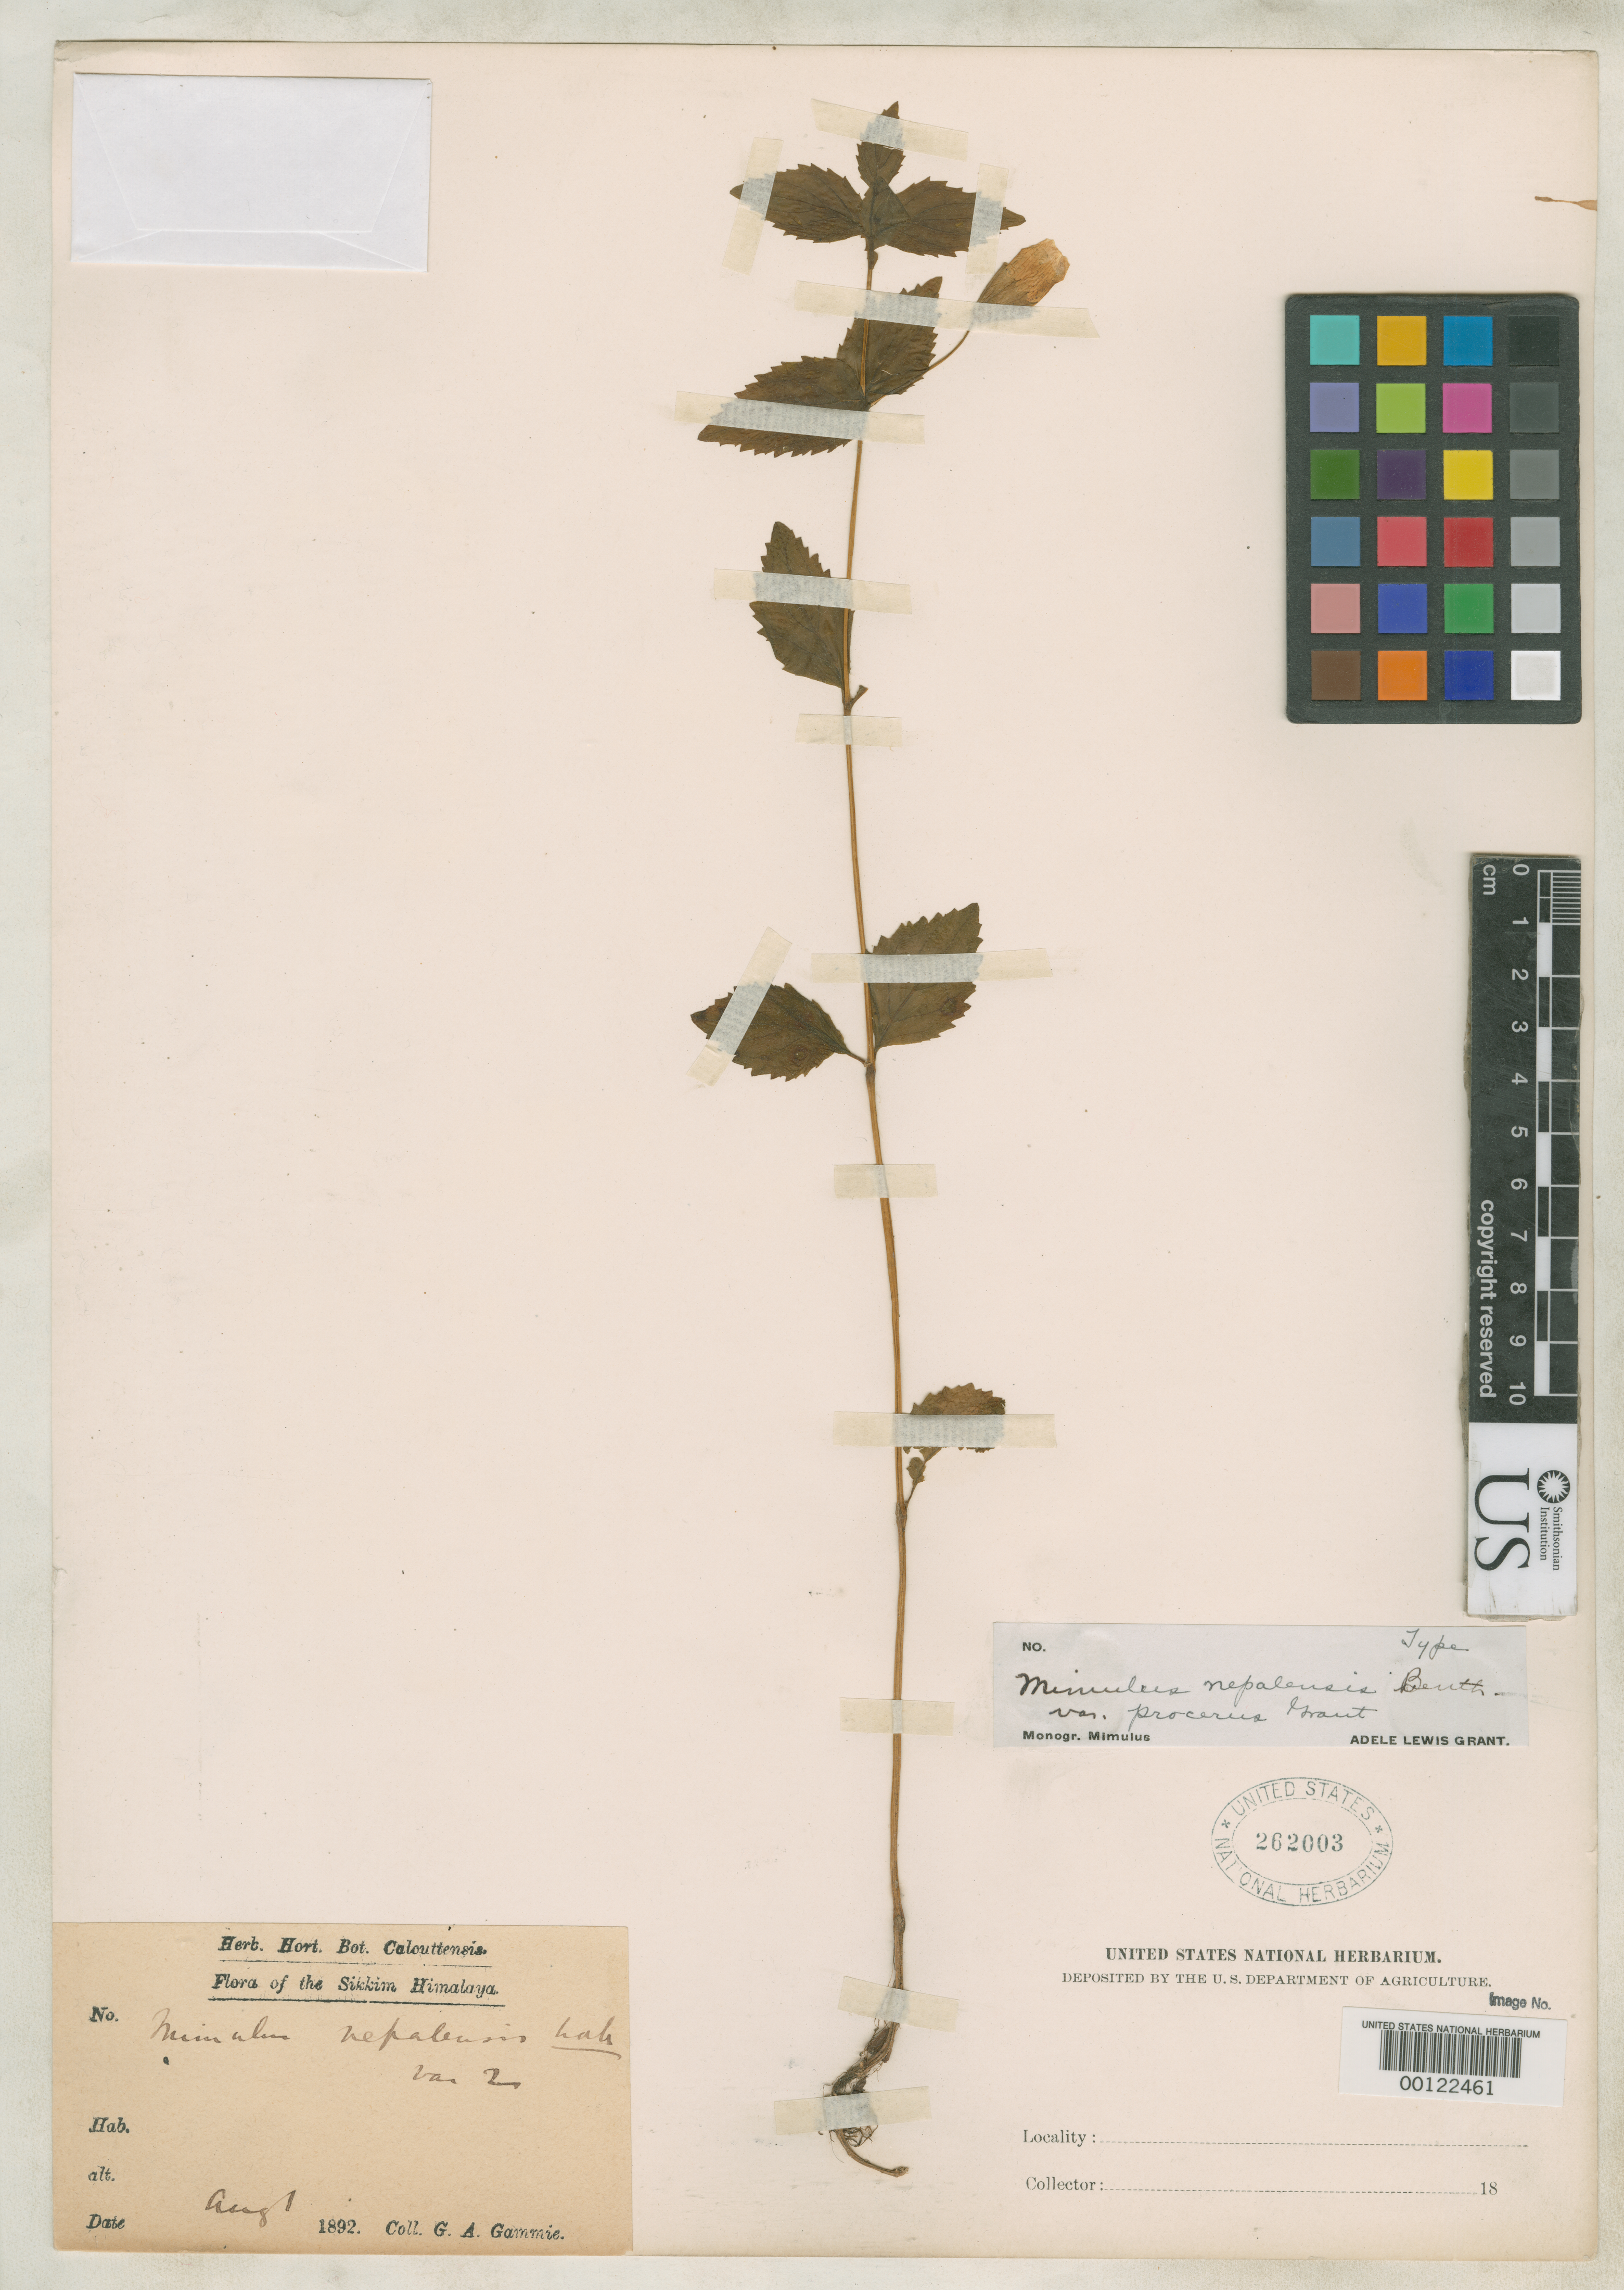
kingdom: Plantae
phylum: Tracheophyta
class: Magnoliopsida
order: Lamiales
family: Phrymaceae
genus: Mimulus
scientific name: Mimulus nepalensis var. procerus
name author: A.L. Grant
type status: Holotype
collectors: G. Gammie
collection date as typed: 01 Aug 1892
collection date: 1892-08-01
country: India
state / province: Sikkim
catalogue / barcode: US 262003